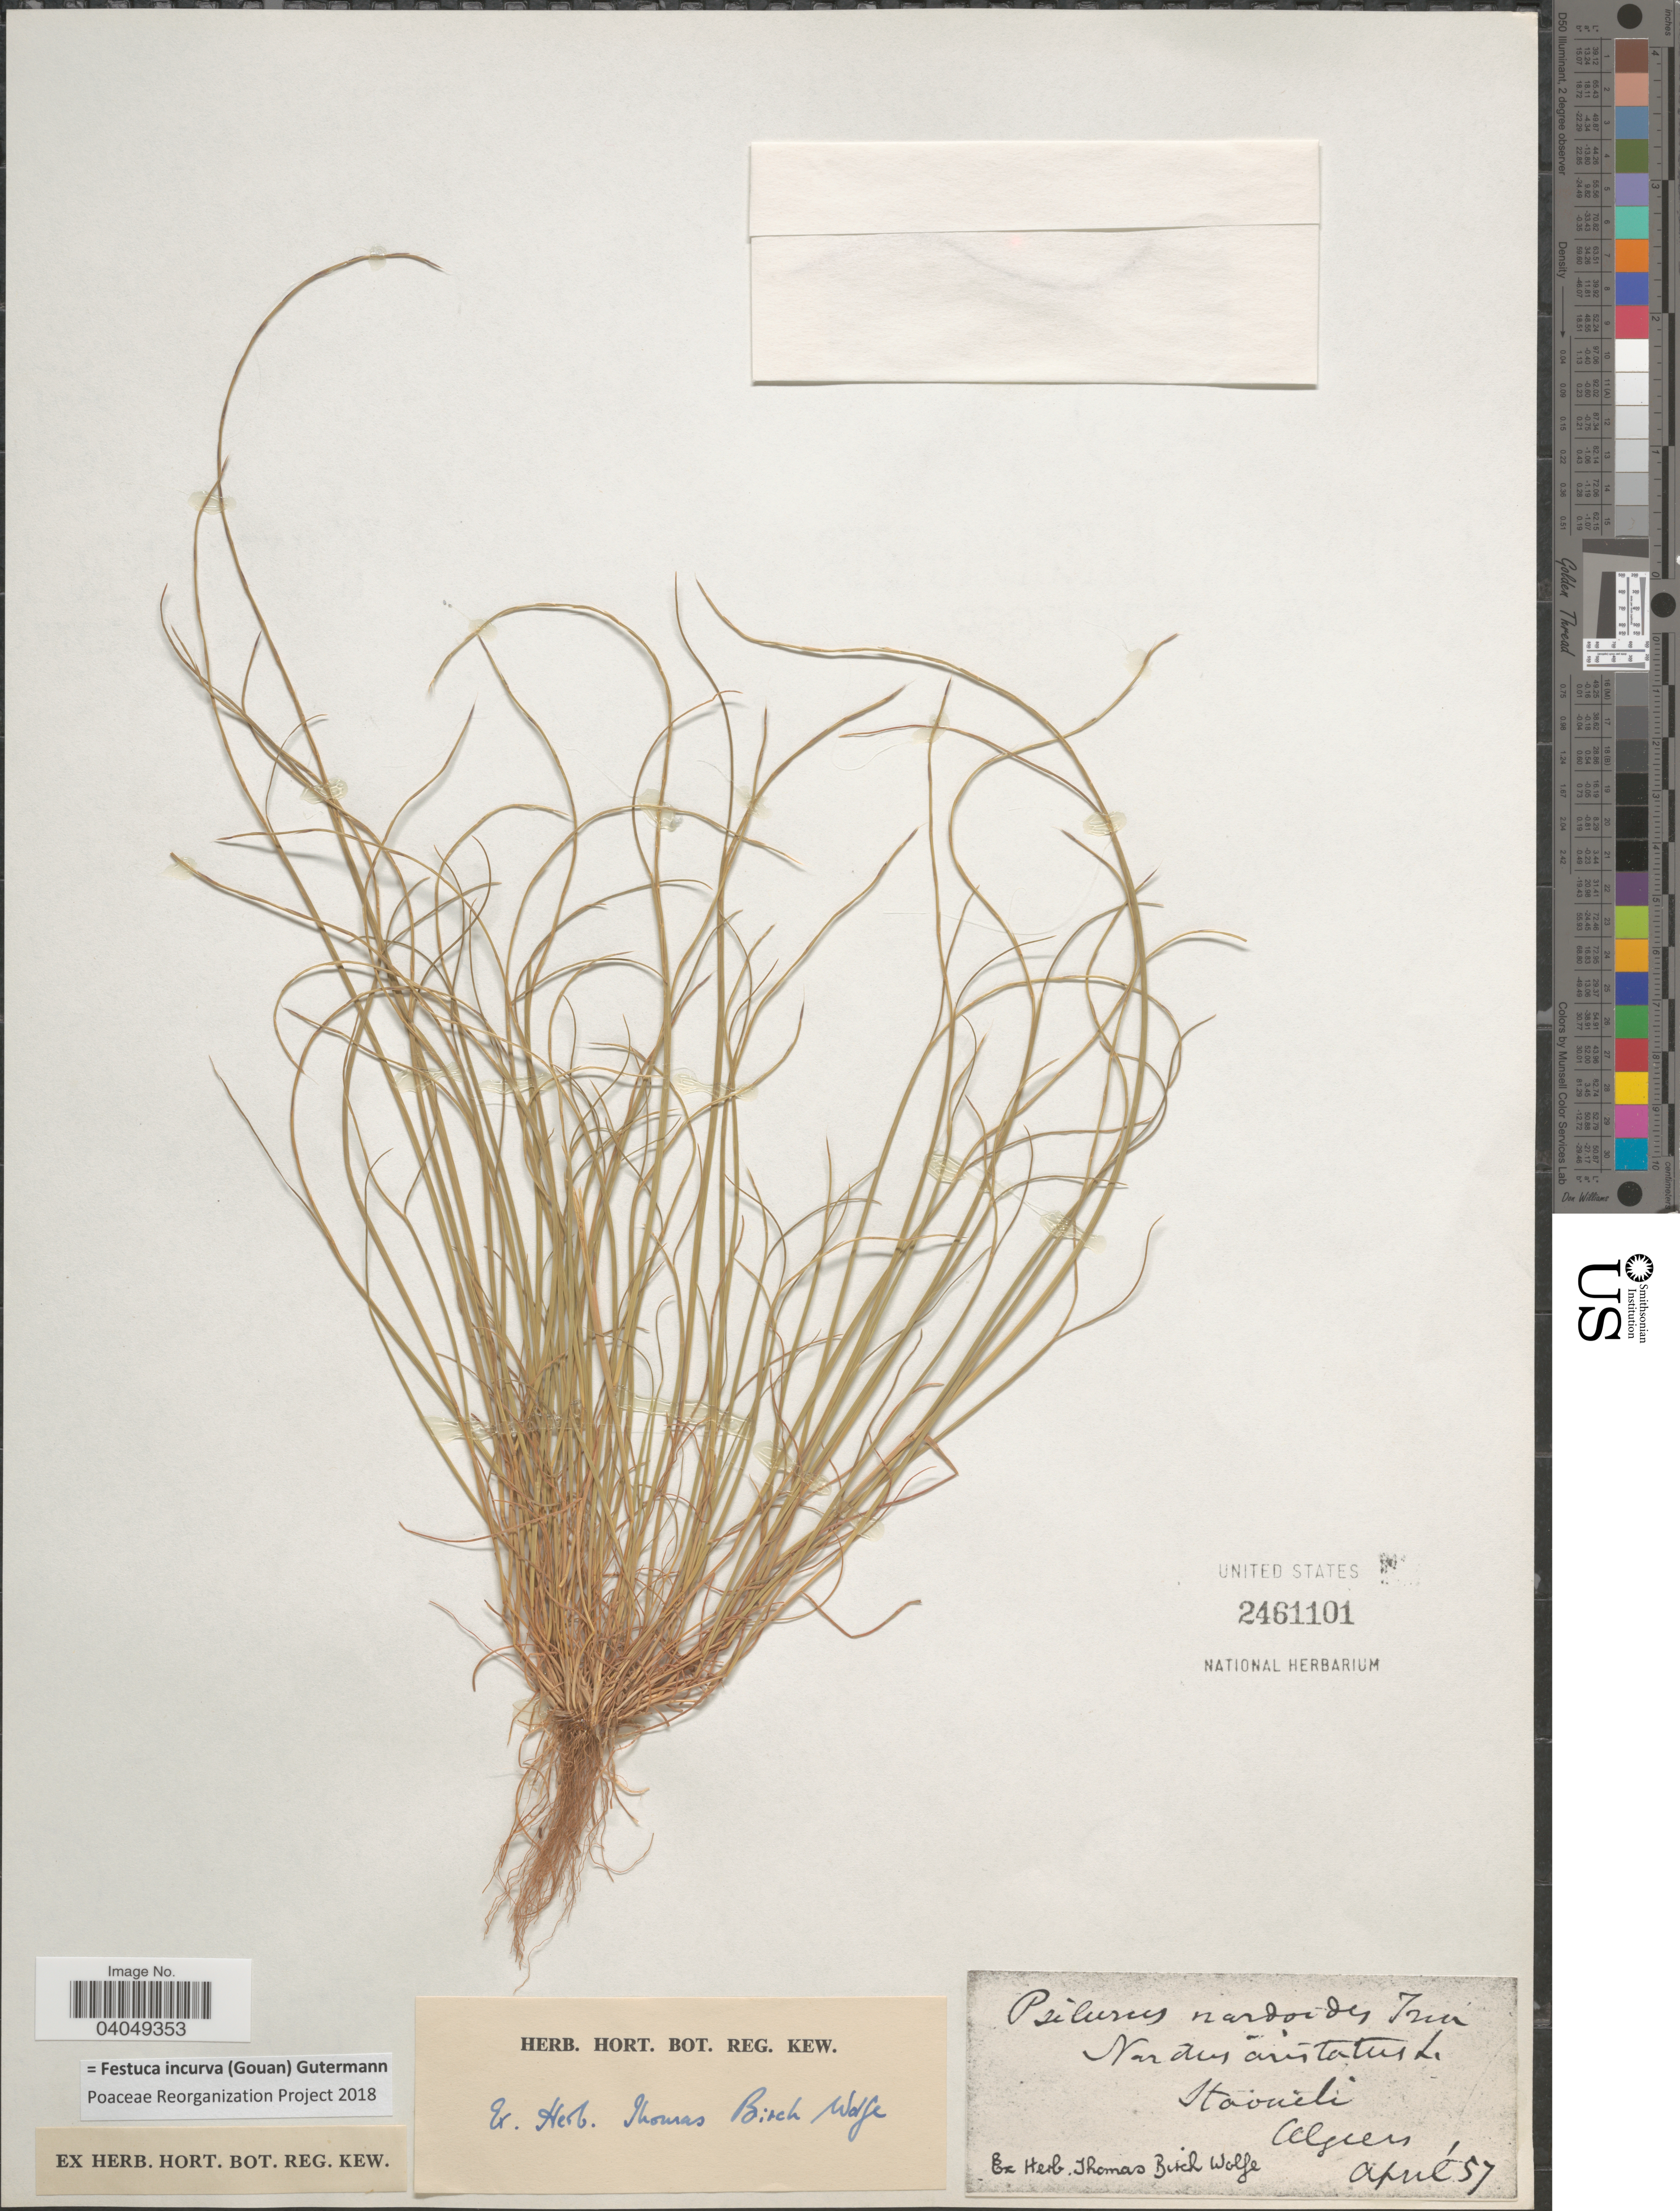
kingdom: Plantae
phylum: Tracheophyta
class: Liliopsida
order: Poales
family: Poaceae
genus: Festuca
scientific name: Festuca incurva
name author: (Gouan) Gutermann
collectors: Ex herb. Thomas Birch Wolfe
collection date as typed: Transcribed d/m/y: /4/57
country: Algeria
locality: Stavneli. Algiers.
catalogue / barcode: US 2461101